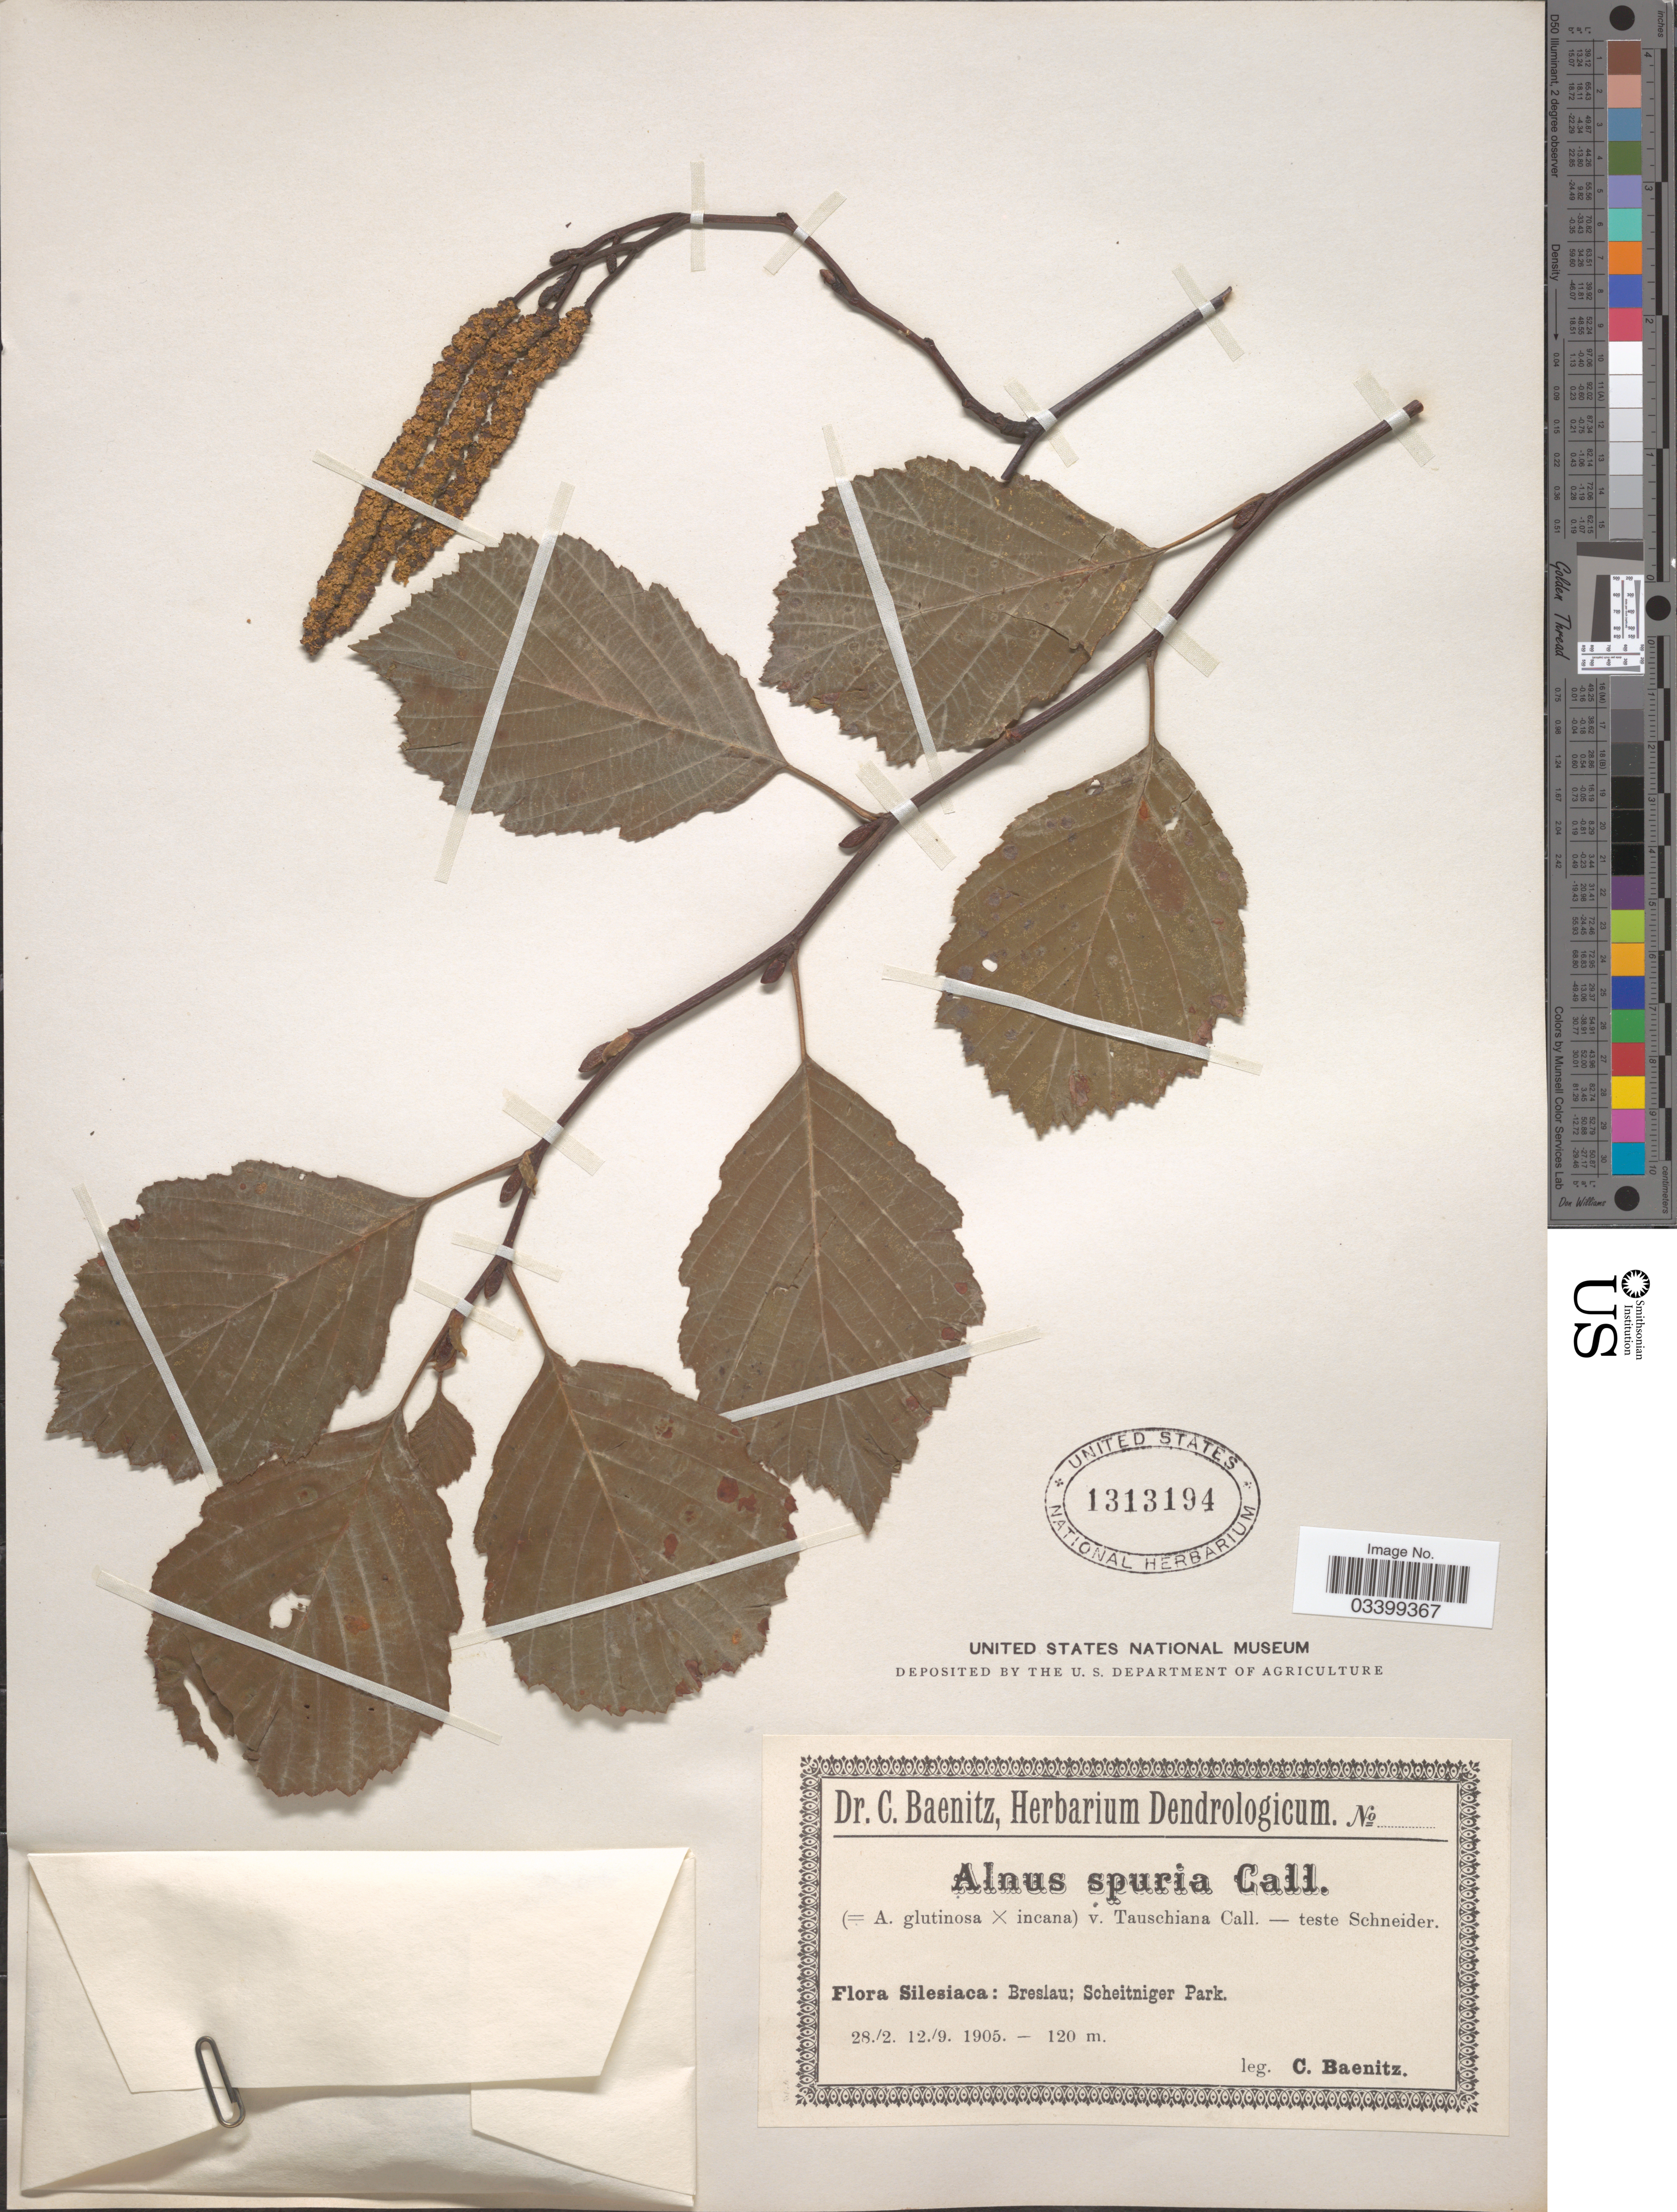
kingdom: Plantae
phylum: Tracheophyta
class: Magnoliopsida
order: Fagales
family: Betulaceae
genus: Alnus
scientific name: Alnus x pubescens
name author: Tausch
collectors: C. G. Baenitz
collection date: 1905-02-28/1905-09-12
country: Poland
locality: Silesiaca: Breslau; Scheitniger Park.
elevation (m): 120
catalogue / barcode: US 1313194